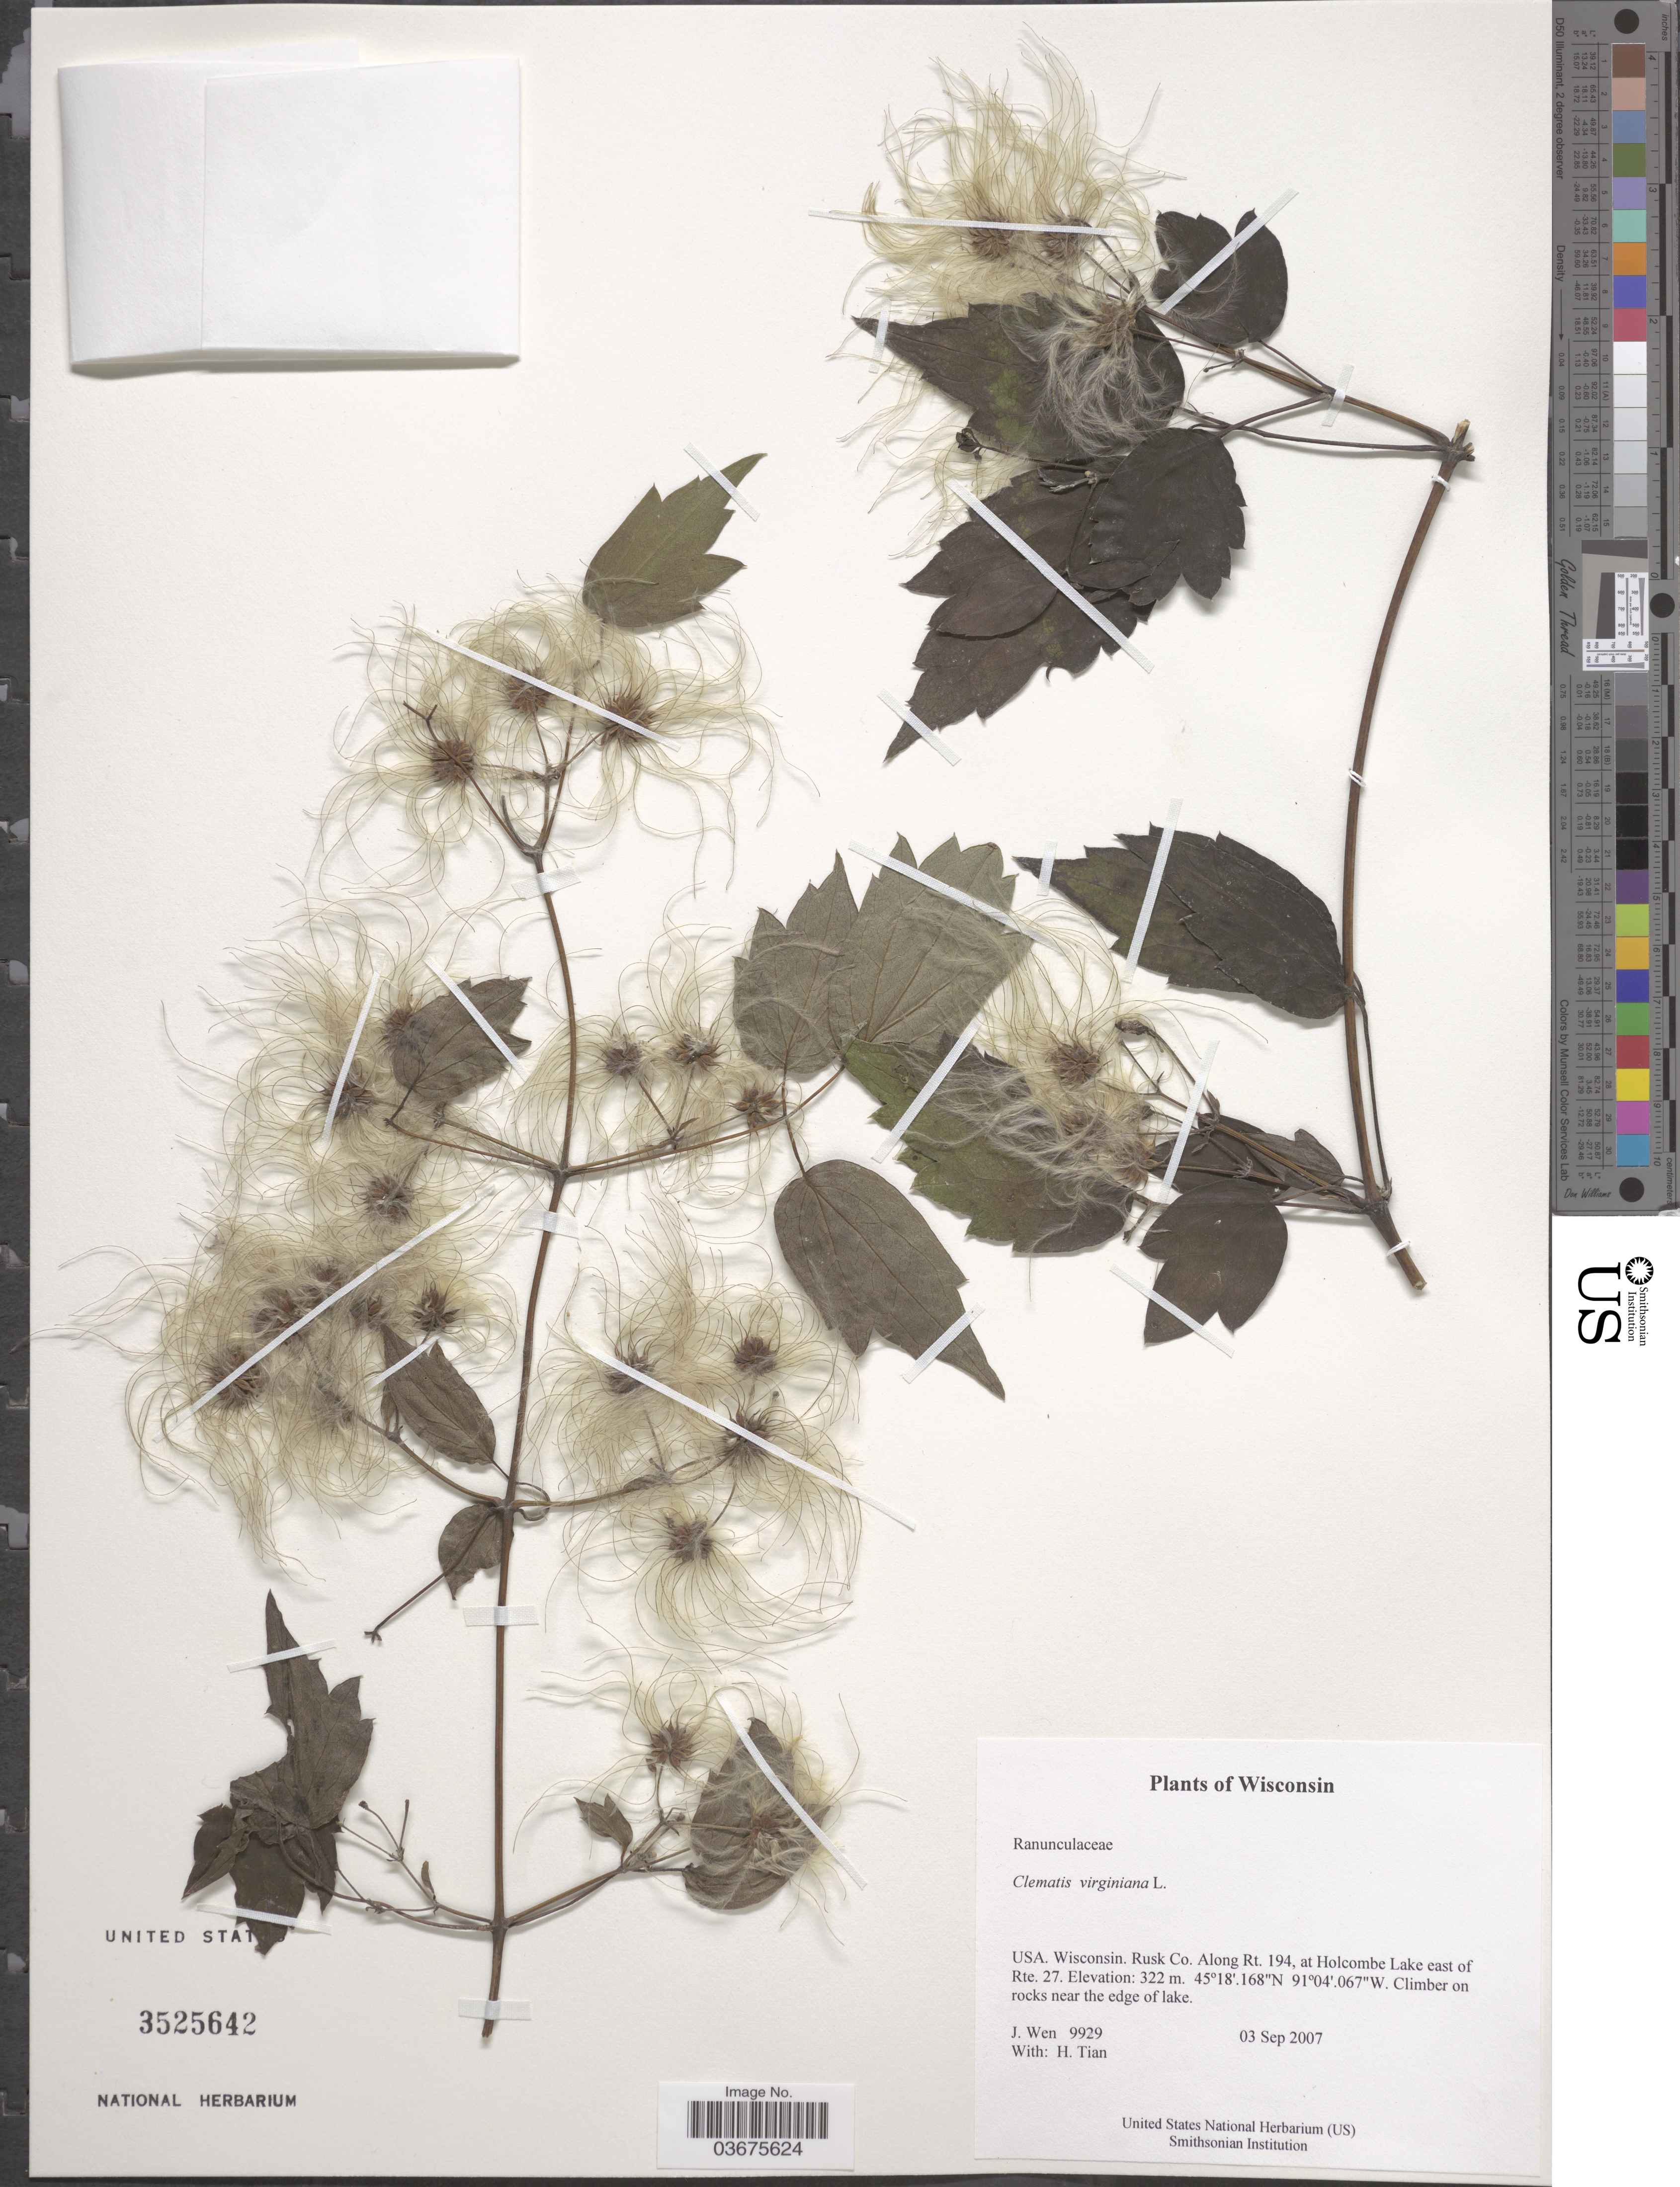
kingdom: Plantae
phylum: Tracheophyta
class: Magnoliopsida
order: Ranunculales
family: Ranunculaceae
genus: Clematis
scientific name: Clematis virginiana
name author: L.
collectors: J. Wen & H. Tian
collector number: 9929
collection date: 2007-09-03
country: United States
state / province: Wisconsin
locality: USA. Wisconsin. Rusk Co. Along Rt. 194. at Holcombe Lake east of Rte. 27.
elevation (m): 322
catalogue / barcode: US 3525642